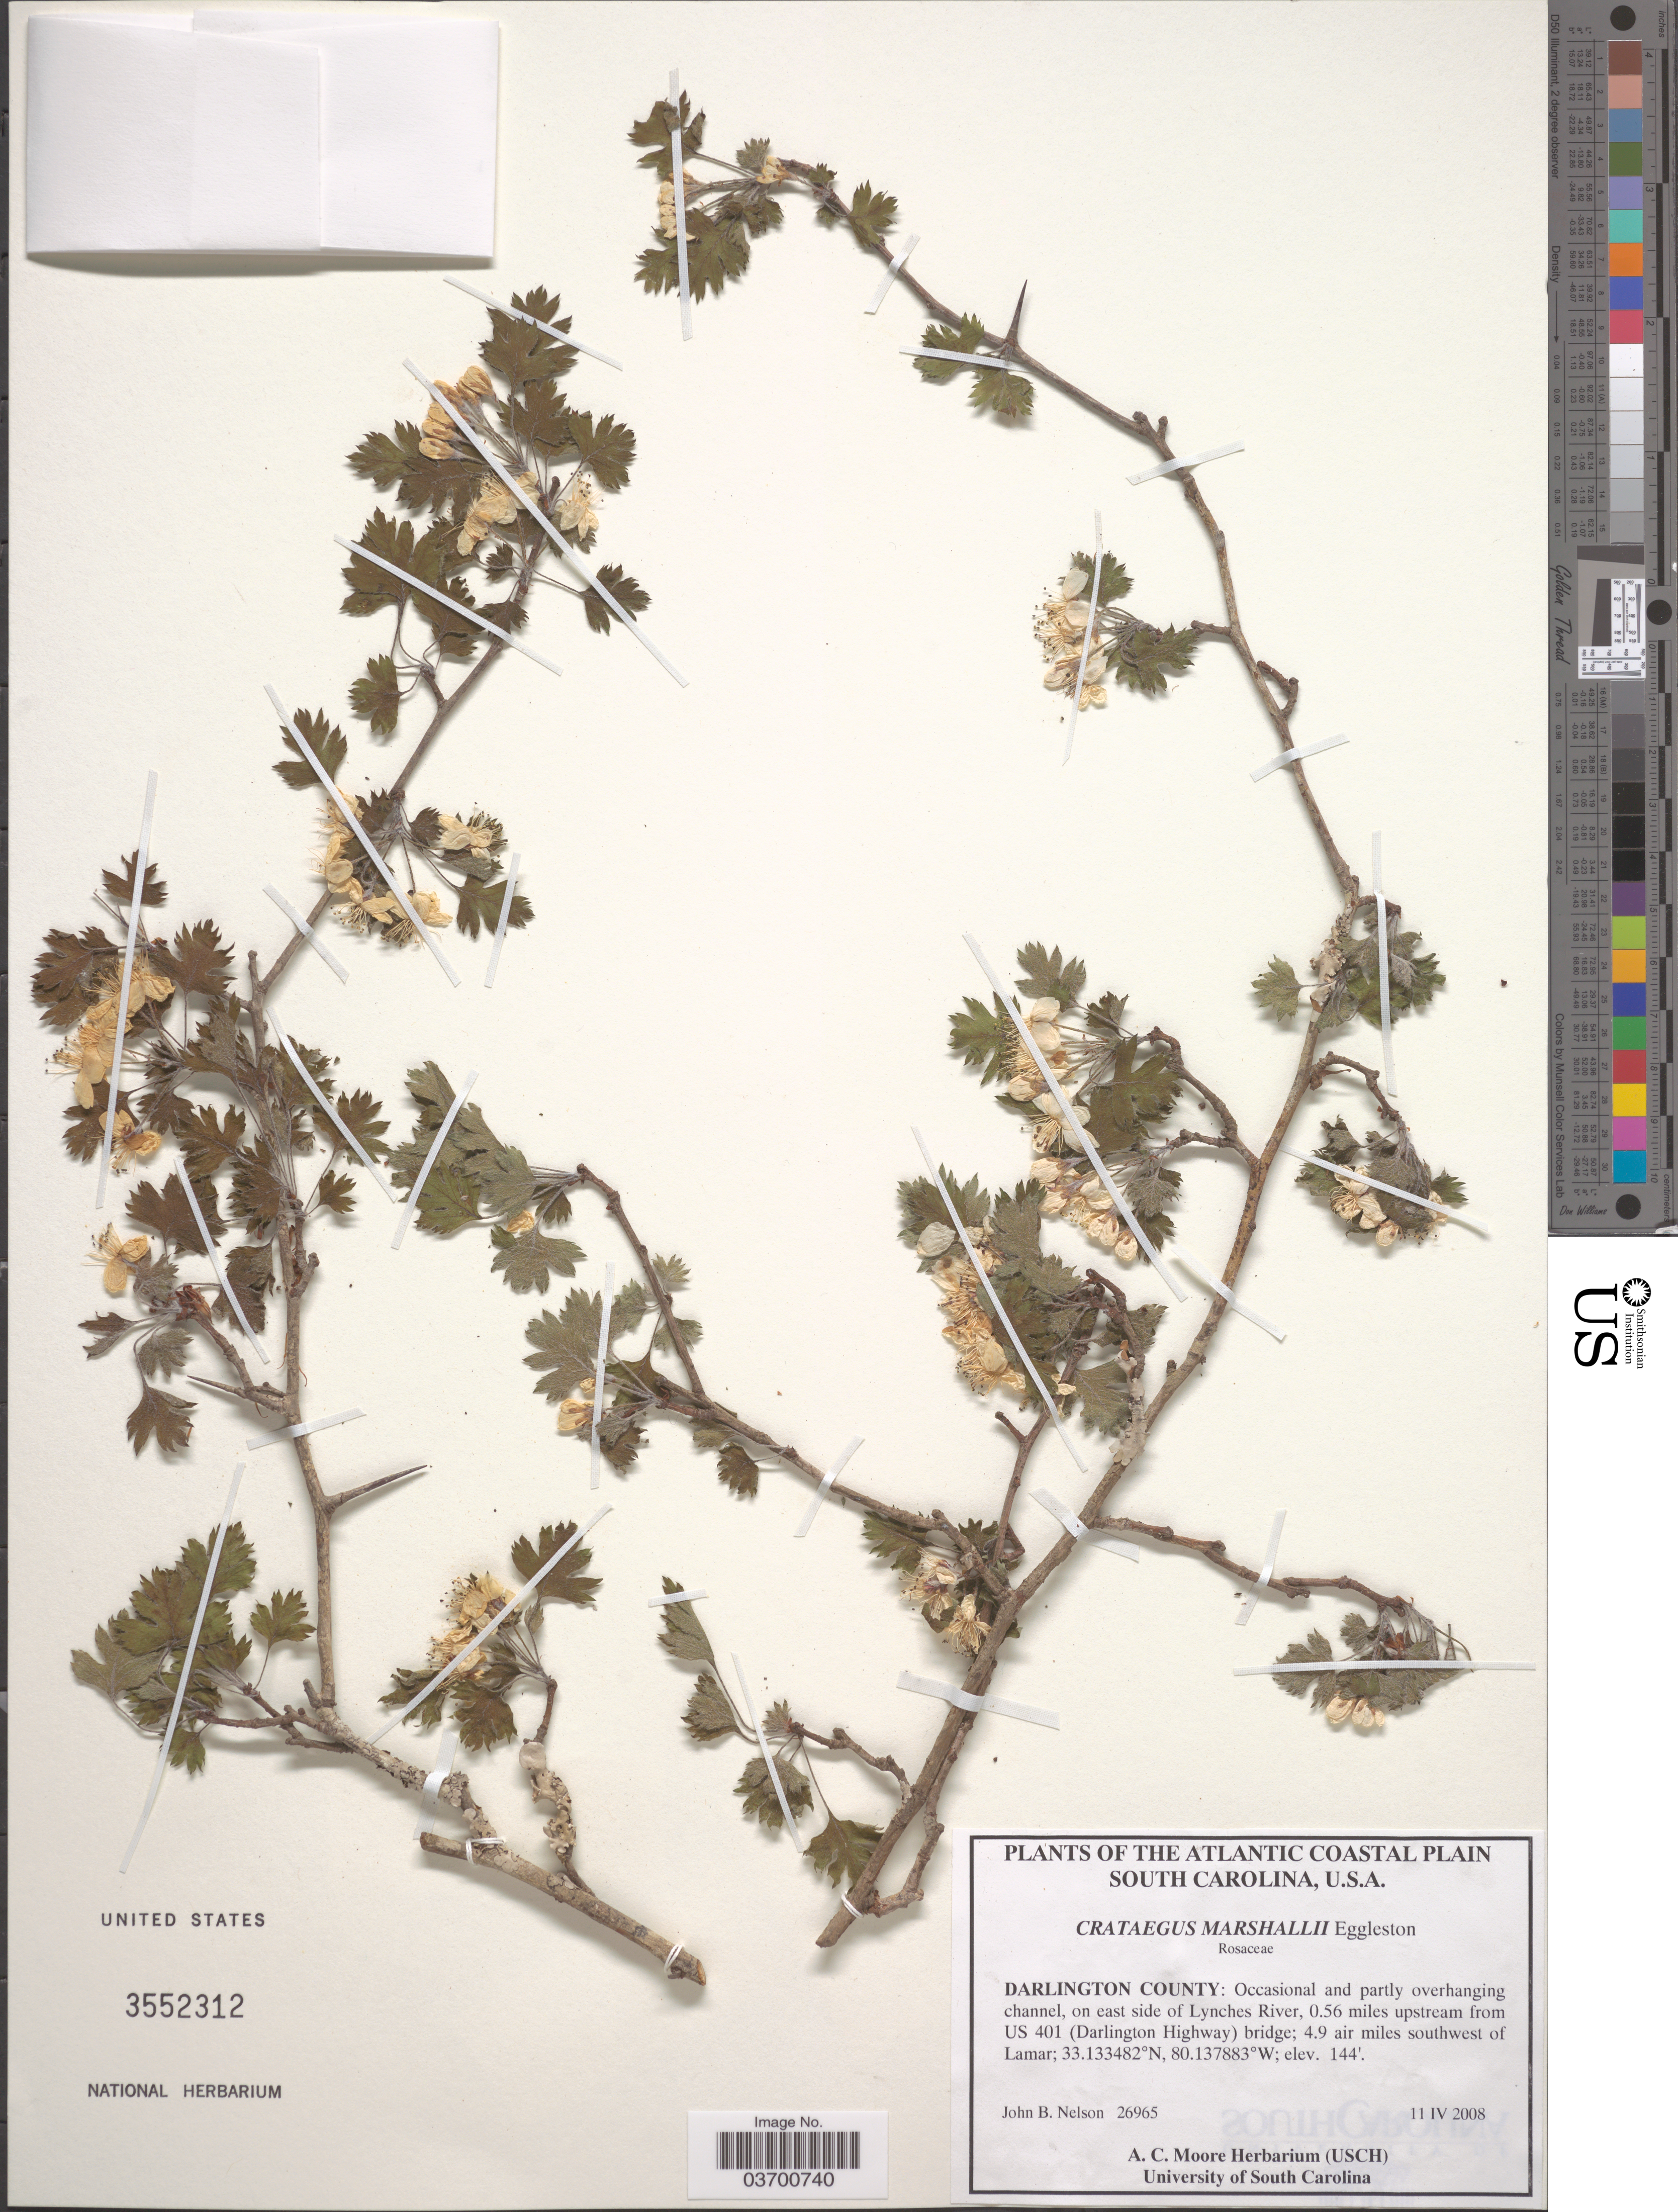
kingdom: Plantae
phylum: Tracheophyta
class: Magnoliopsida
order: Rosales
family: Rosaceae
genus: Crataegus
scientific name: Crataegus marshallii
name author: Eggl.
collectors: J. B. Nelson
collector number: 26965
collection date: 2008-04-11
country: United States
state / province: South Carolina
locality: The Atlantic Coastal Plain. Darlington County: east side of Lynches River, 0.56 miles upstream from US 401 (Darlington Highway) bridge; 4.9 air miles southwest of Lamar.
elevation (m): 44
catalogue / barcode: US 3552312